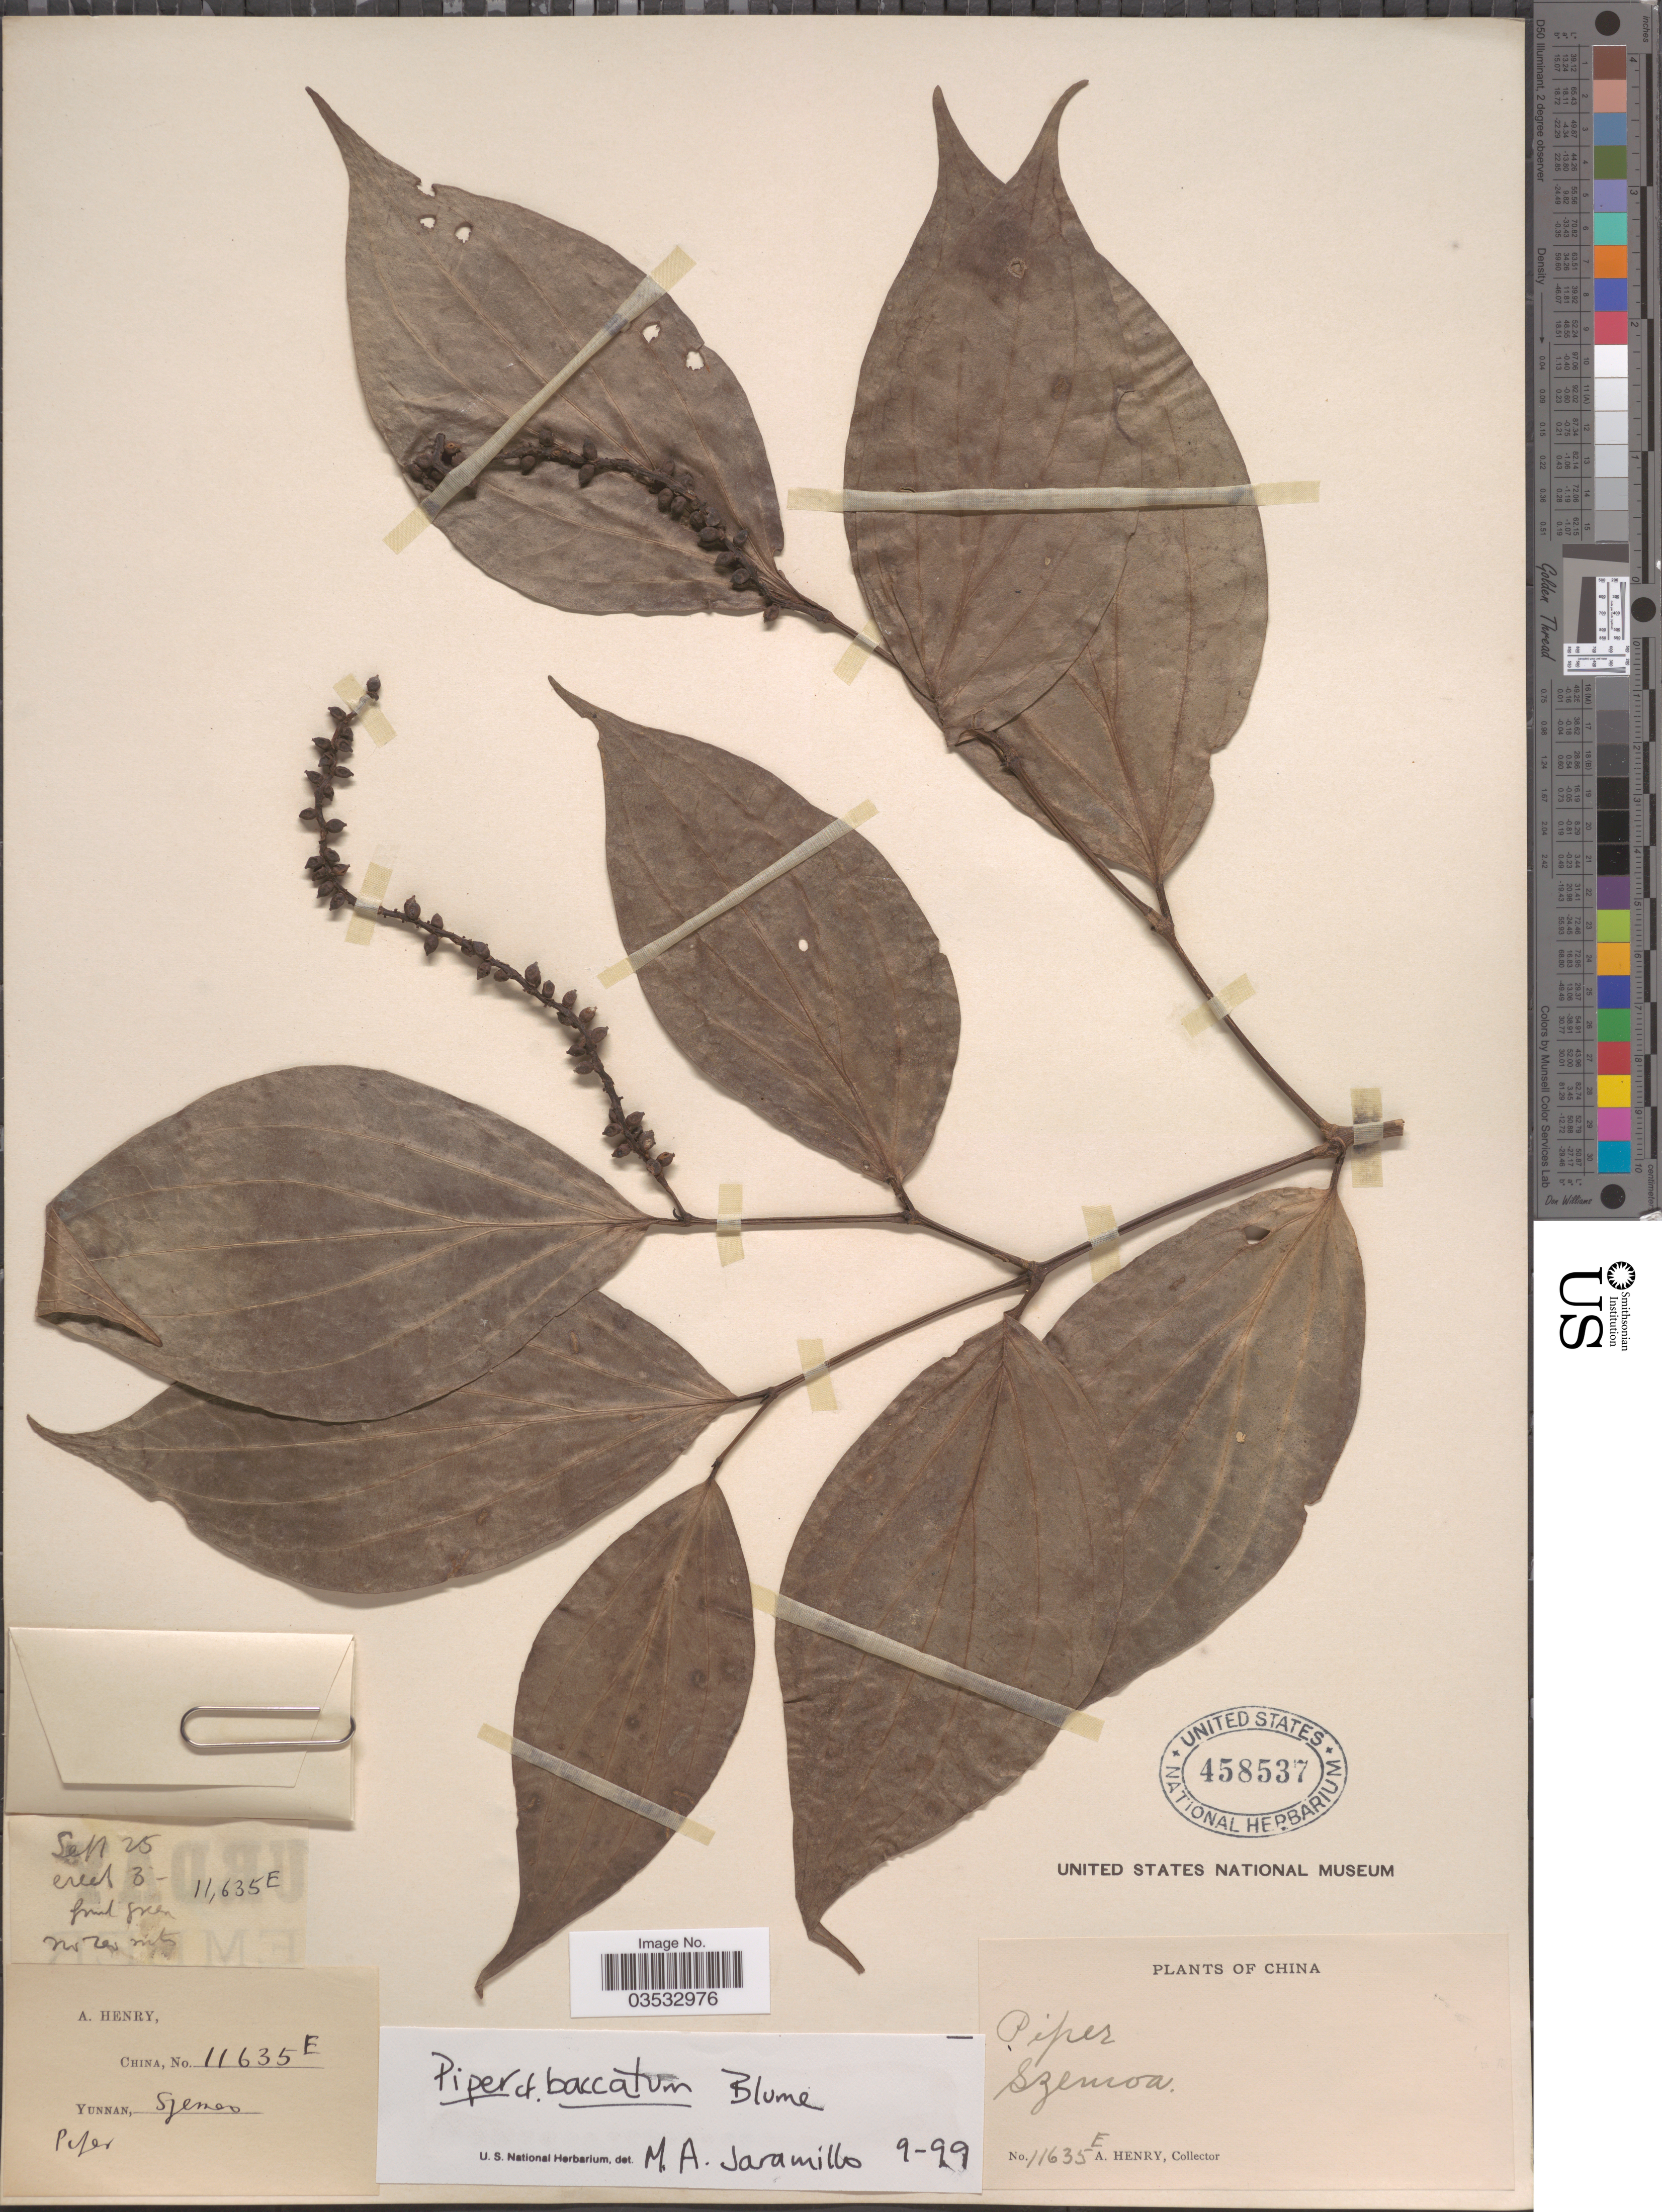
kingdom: Plantae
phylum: Tracheophyta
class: Magnoliopsida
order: Piperales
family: Piperaceae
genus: Piper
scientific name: Piper baccatum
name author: Blume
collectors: A. Henry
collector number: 11635 E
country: China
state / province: Yunnan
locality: Szemoa.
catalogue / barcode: US 458237